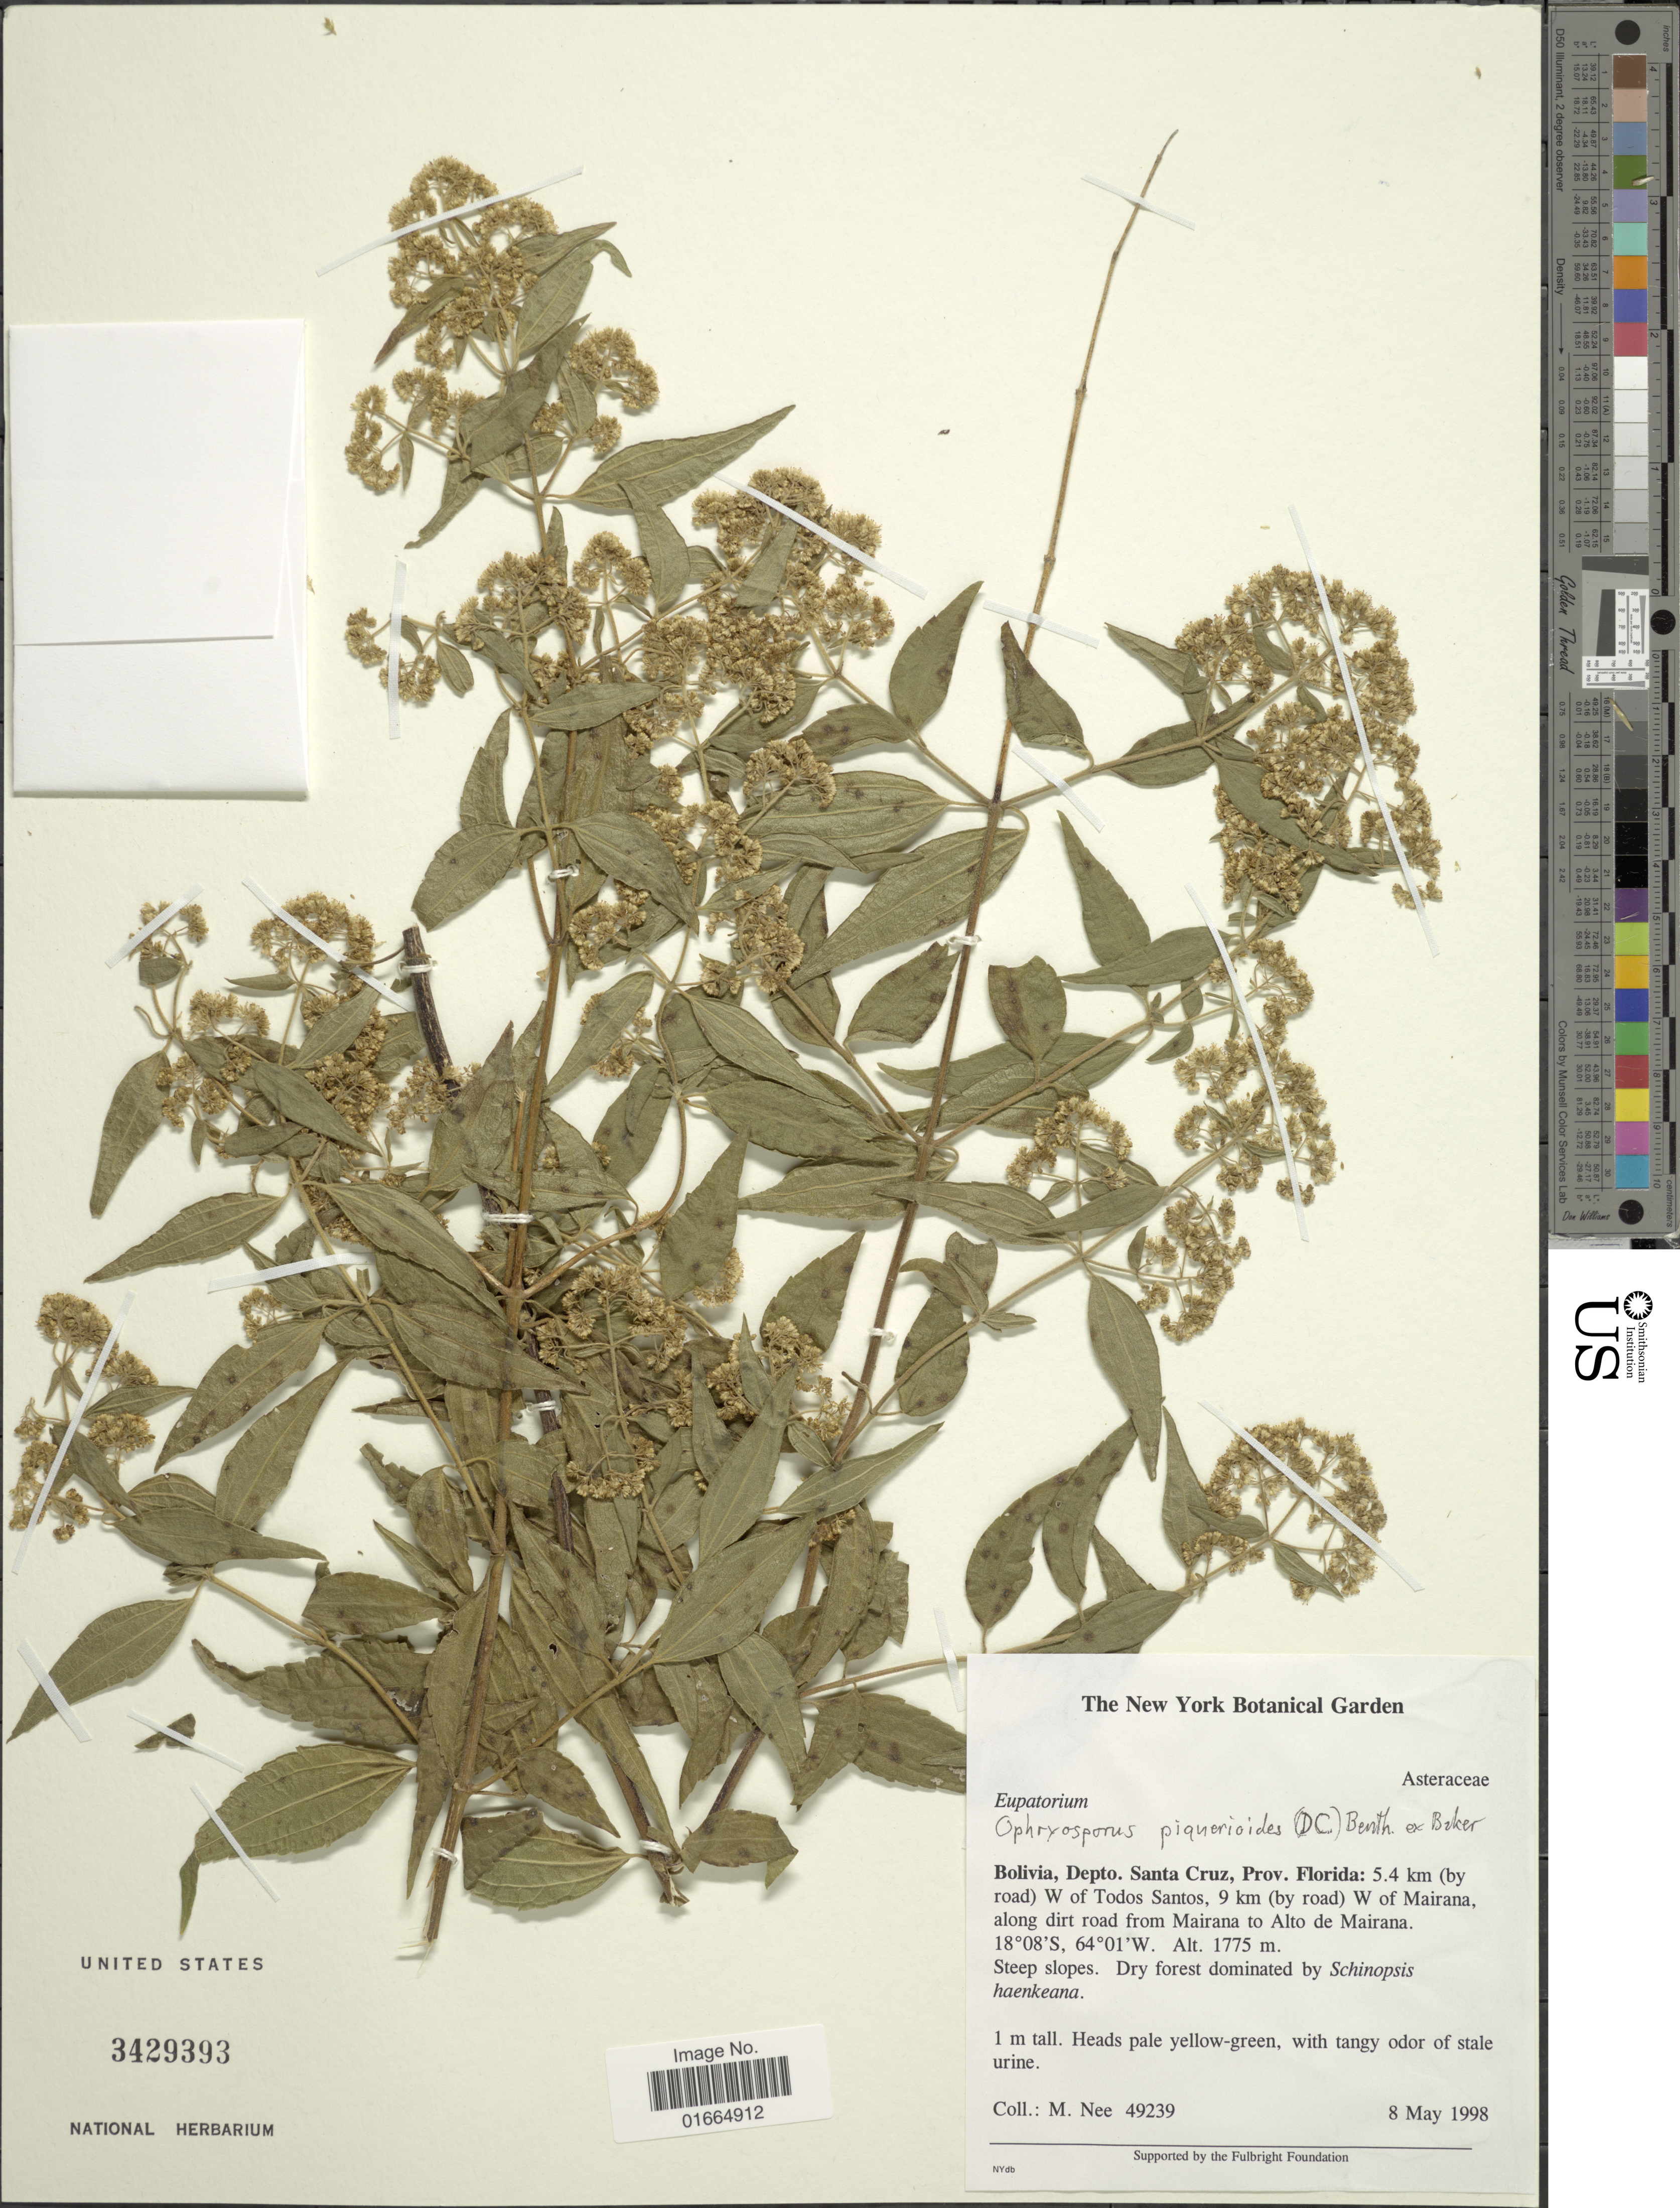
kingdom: Plantae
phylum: Tracheophyta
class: Magnoliopsida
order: Asterales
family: Asteraceae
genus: Ophryosporus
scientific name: Ophryosporus piquerioides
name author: (DC.) Benth. ex Baker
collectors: M. Nee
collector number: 49239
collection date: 1998-05-08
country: Bolivia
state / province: Santa Cruz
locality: Bolivia, Depto. Santa Cruz, Prov. Florida: 5.4 km (by road) W of Todos Santos, 9 km (by road) W of Mairana, along dirt road from Mairana to Alto de Mairana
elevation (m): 1775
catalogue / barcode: US 3429393